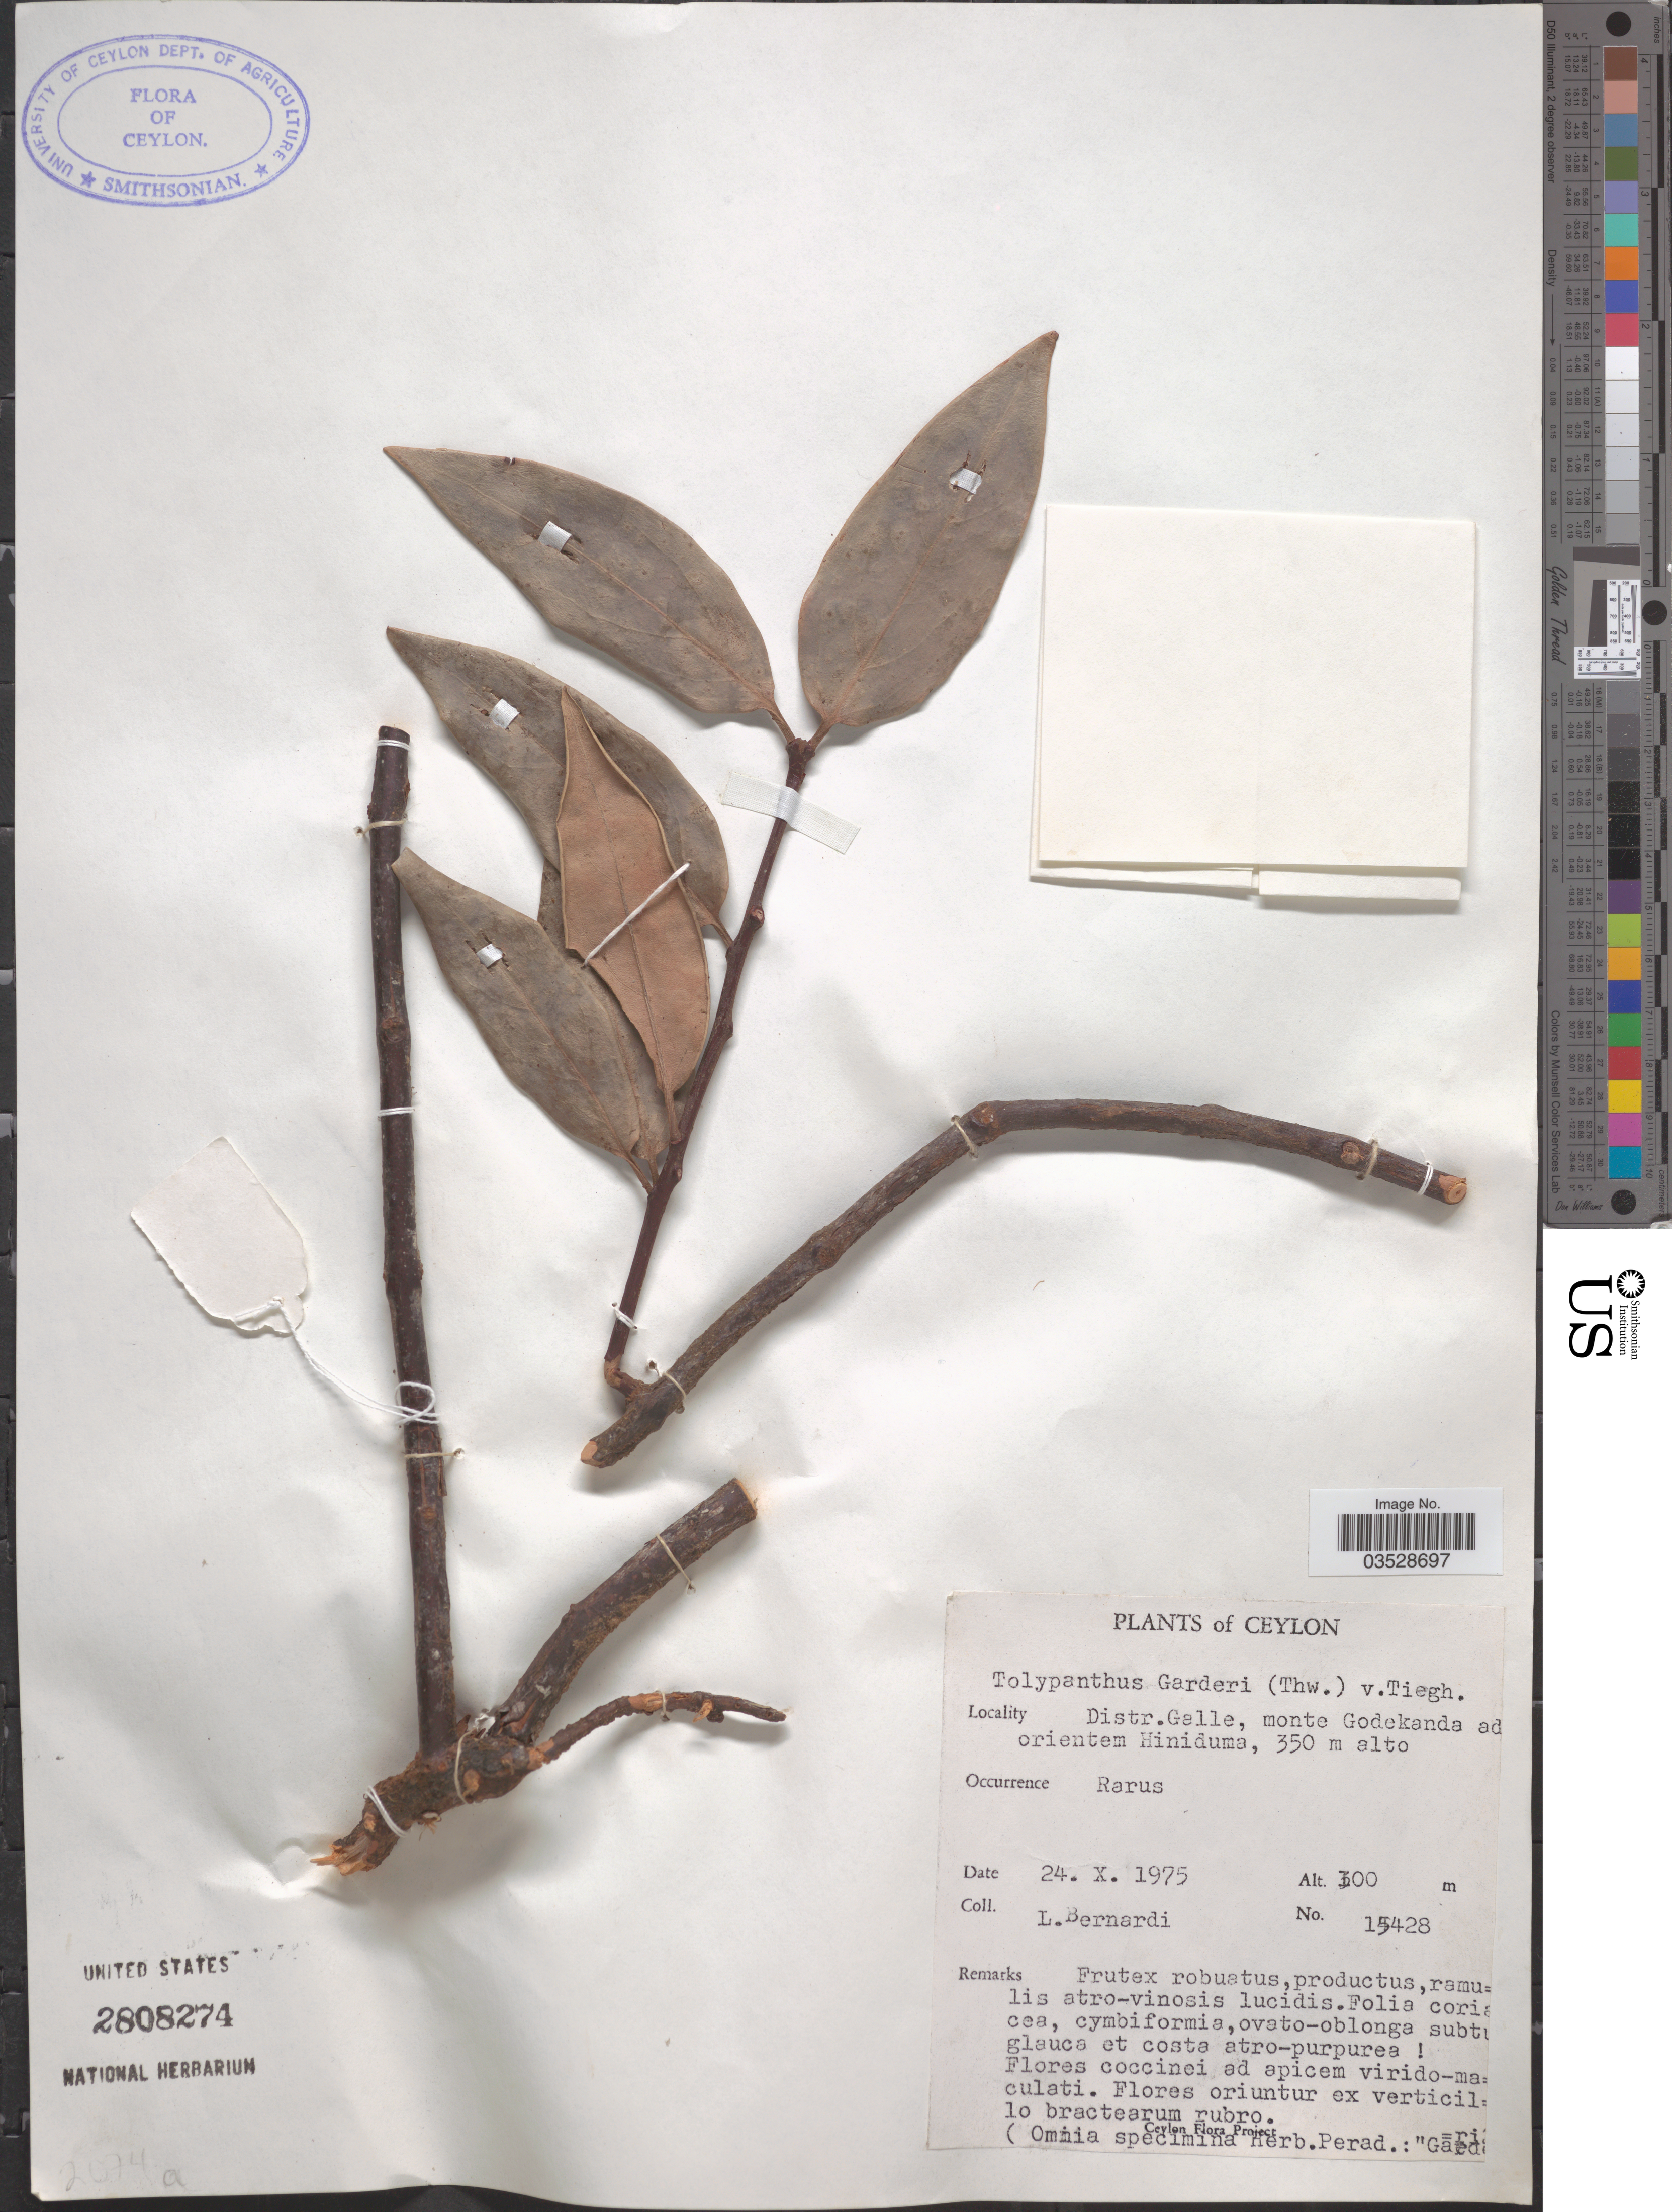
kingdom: Plantae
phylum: Tracheophyta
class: Magnoliopsida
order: Santalales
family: Loranthaceae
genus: Tolypanthus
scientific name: Tolypanthus gardneri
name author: Tiegh.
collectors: L. Bernardi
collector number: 15428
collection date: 1975-10-24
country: Sri Lanka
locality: Ceylon. Distr. Galle, monte Godekanda ad orientem Hiniduma.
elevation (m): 300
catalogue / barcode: US 2808274